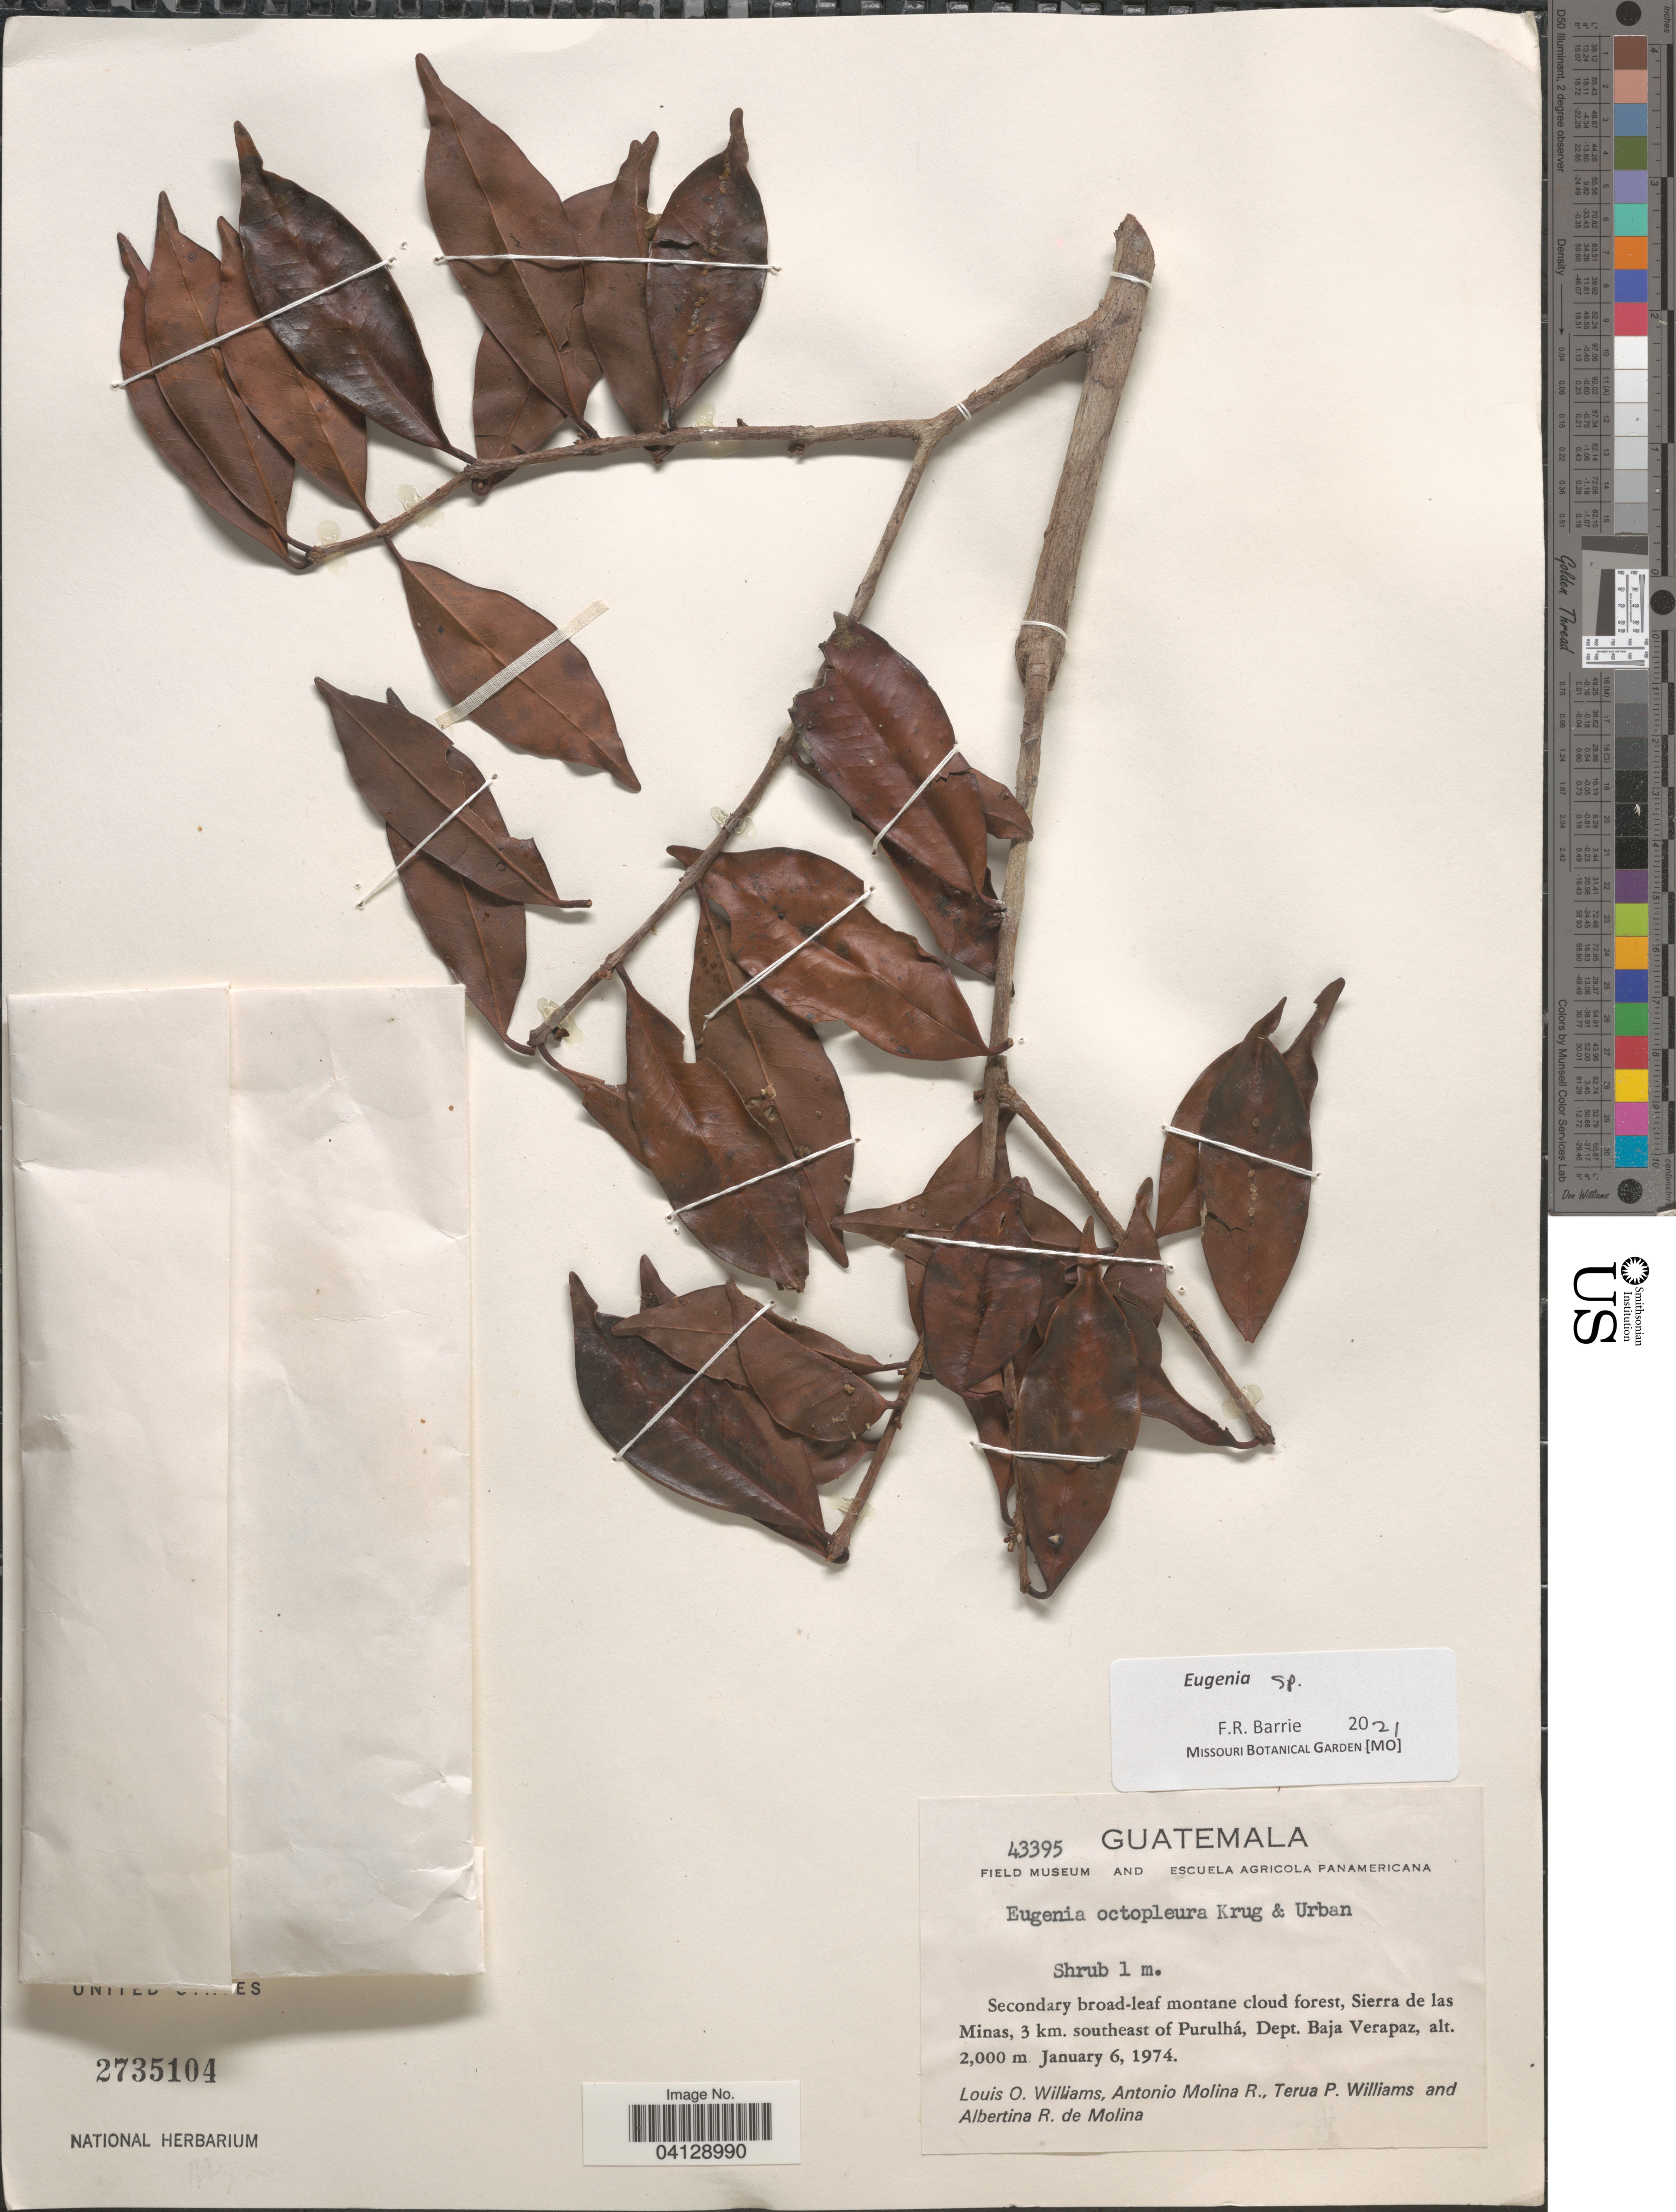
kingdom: Plantae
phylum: Tracheophyta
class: Magnoliopsida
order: Myrtales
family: Myrtaceae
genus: Eugenia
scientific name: Eugenia sp.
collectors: L. O. Williams, A. Molina R., T. P. Williams & A. R. Molina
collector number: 43395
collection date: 1974-01-06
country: Guatemala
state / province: Baja Verapaz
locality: Secondary broad-leaf montane cloud forest, Sierra de las Minas, 3 km. southeast of Purulhá, Dept. Baja Verapaz.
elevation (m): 2000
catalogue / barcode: US 2735104